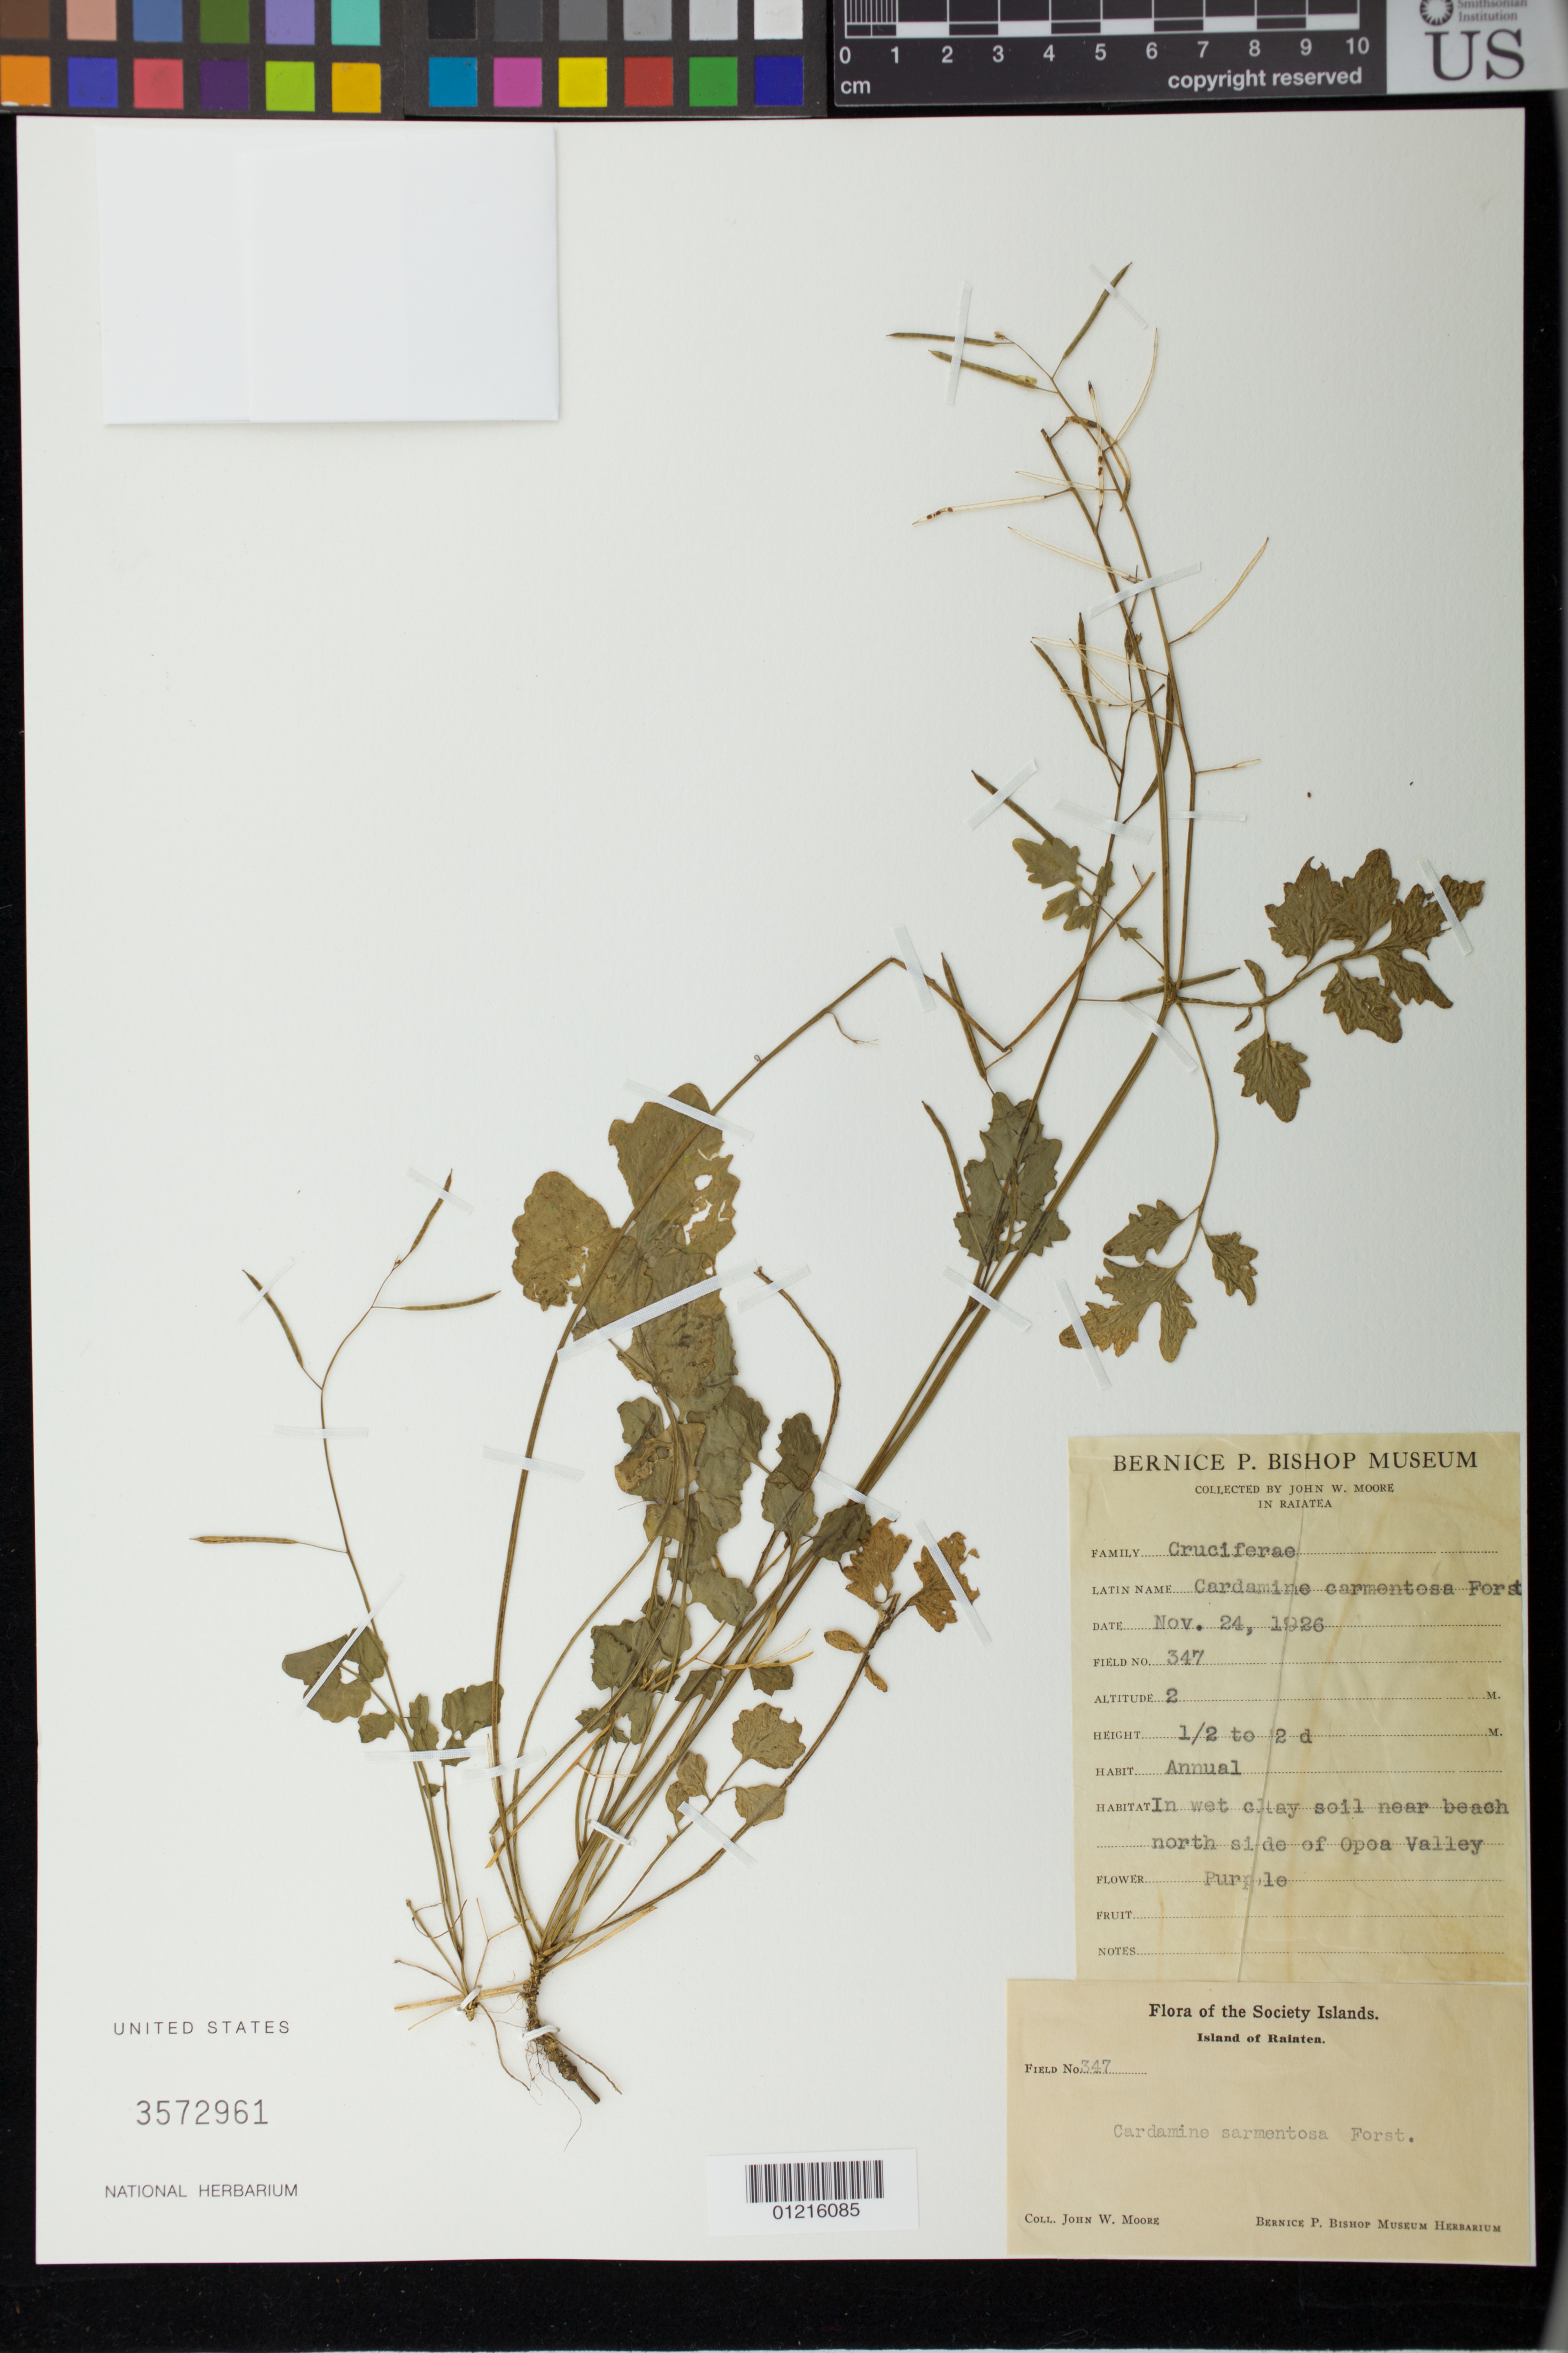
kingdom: Plantae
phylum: Tracheophyta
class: Magnoliopsida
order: Brassicales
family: Brassicaceae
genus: Rorippa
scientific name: Rorippa sarmentosa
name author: (Sol. ex G. Forst.) J.F. Macbr.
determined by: Strong, M. T., (US), Smithsonian Institution - National Museum of Natural History (UNITED STATES)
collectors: J. Moore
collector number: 347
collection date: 1926-11-24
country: French Polynesia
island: Raiatea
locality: Near beach north side of Opoa Valley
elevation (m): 2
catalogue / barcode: US 3572961